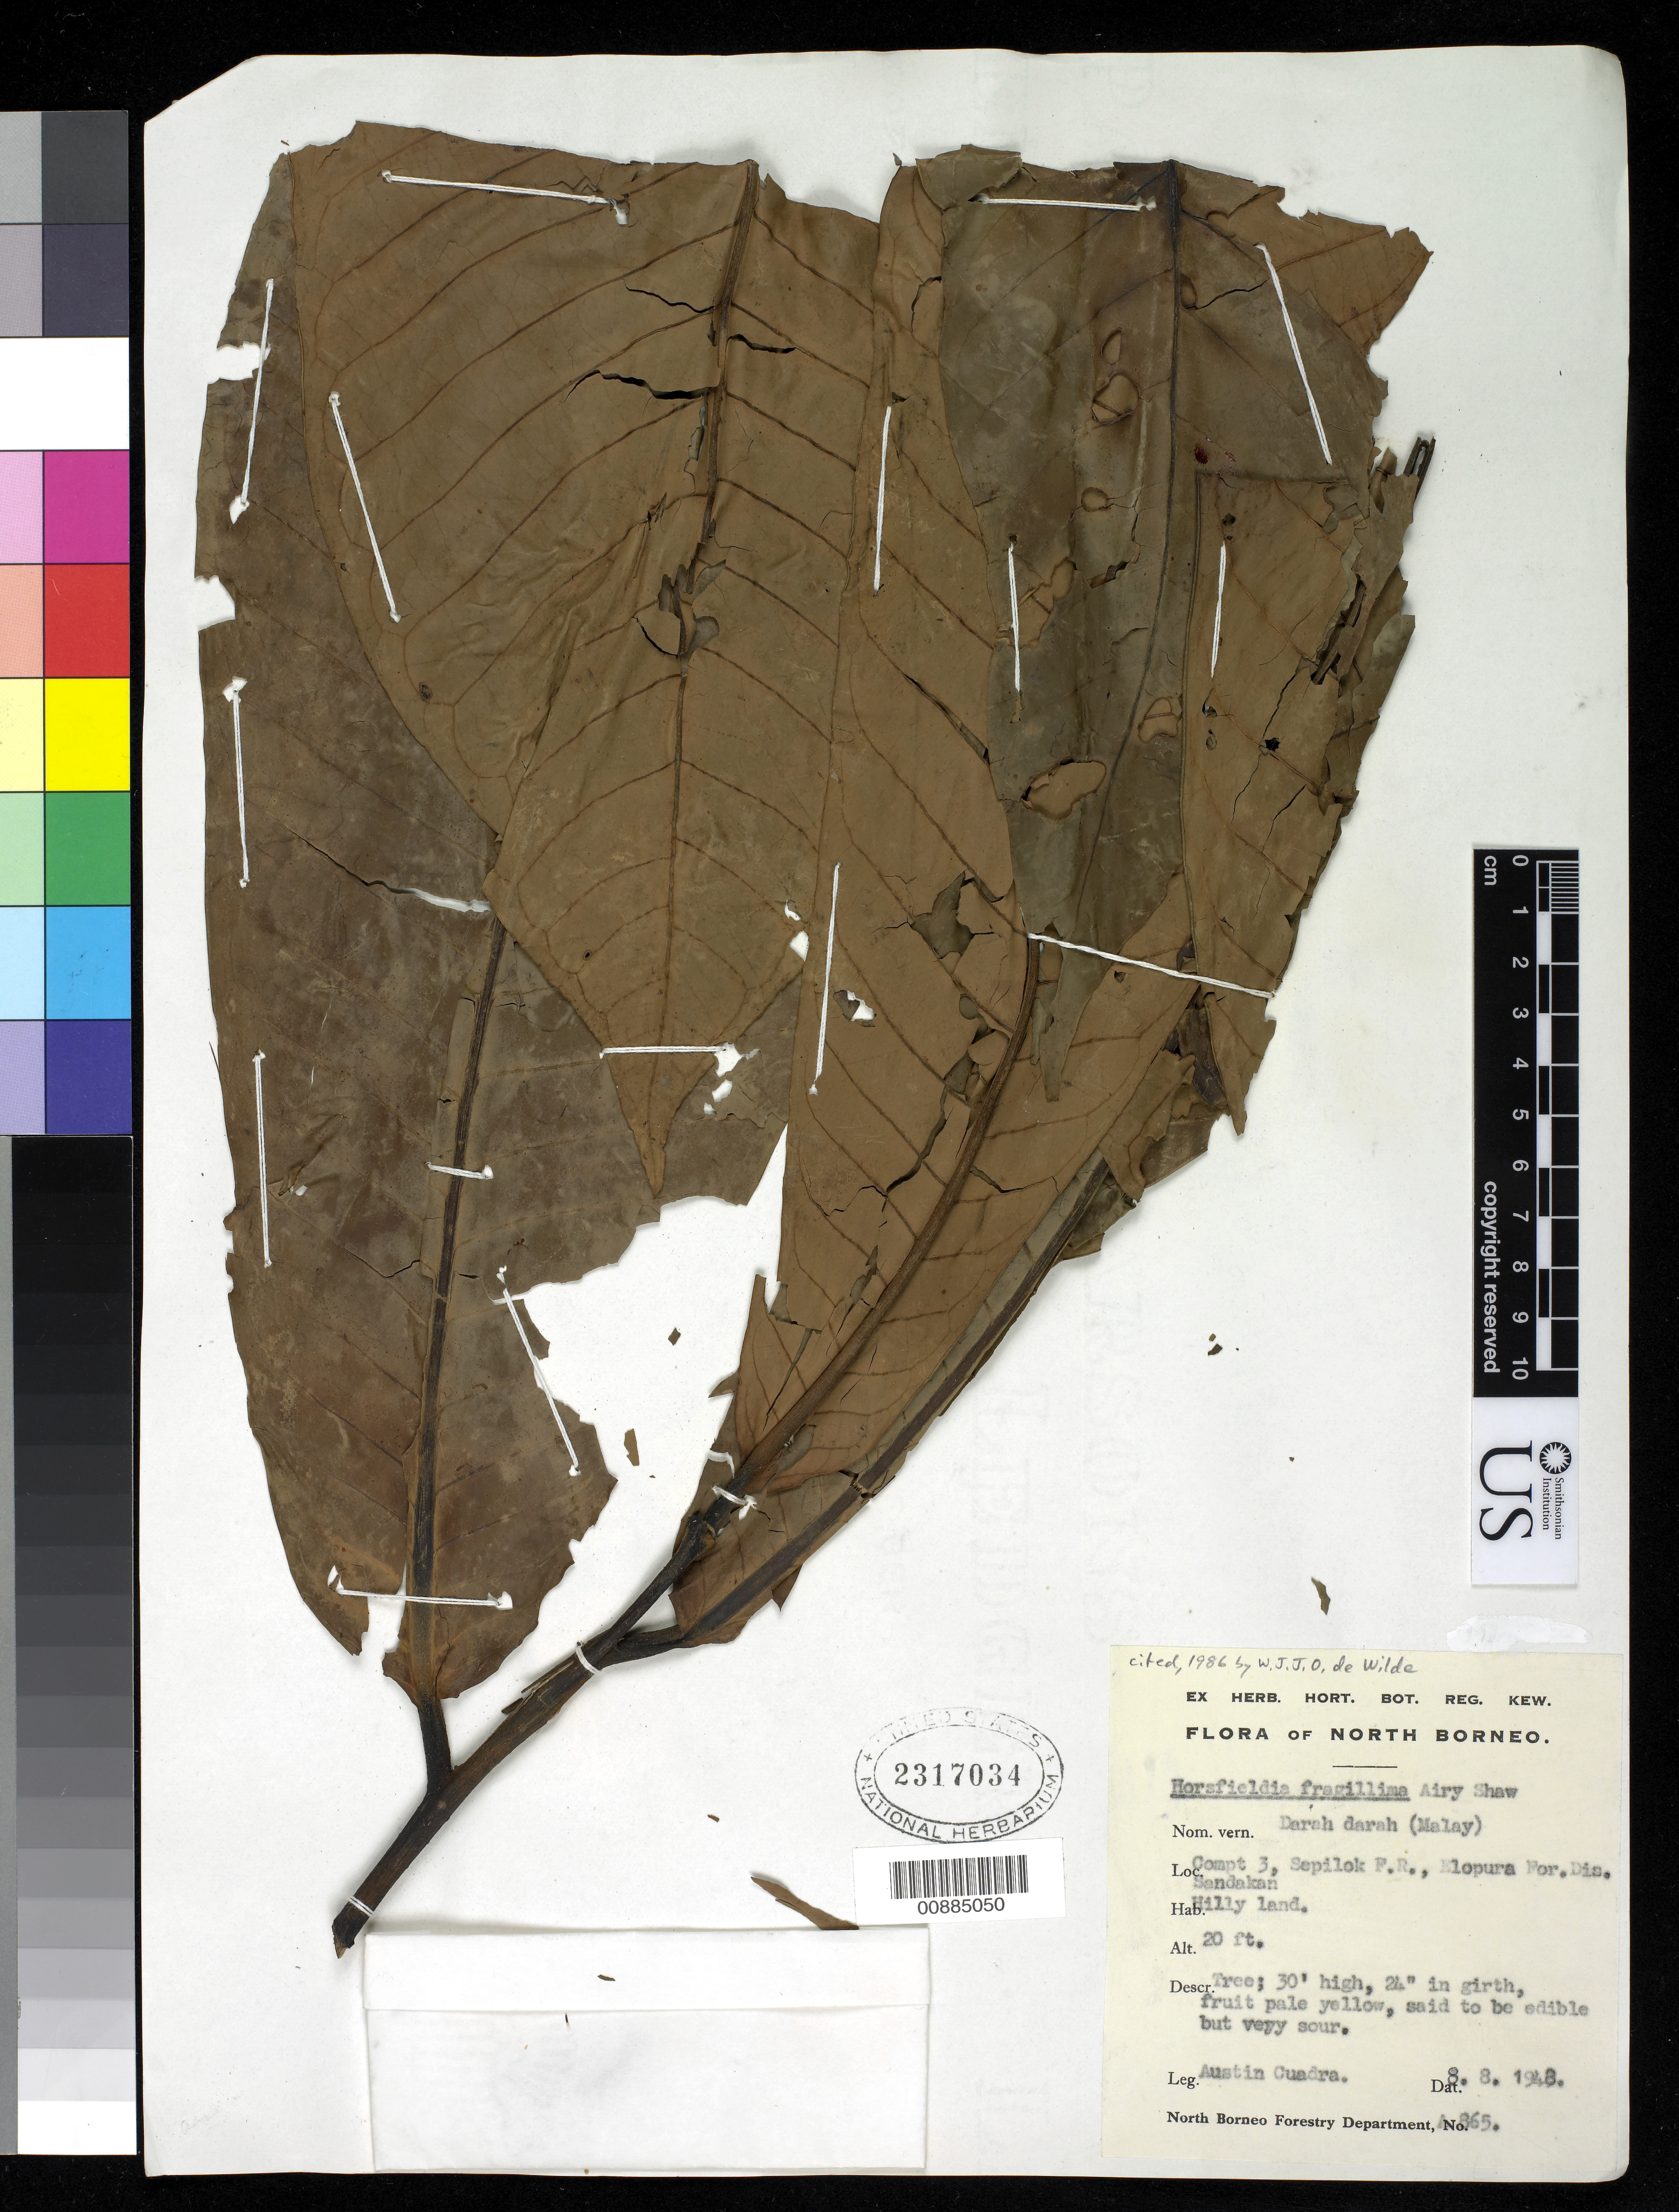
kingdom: Plantae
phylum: Tracheophyta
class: Magnoliopsida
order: Magnoliales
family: Myristicaceae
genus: Horsfieldia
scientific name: Horsfieldia fragillima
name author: Airy Shaw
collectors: A. Cuadra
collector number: A 865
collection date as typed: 08 Aug 1948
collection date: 1948-08-08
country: Malaysia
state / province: Sabah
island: Borneo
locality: Sandakan, Elopura Forest District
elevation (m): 6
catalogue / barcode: US 2317034